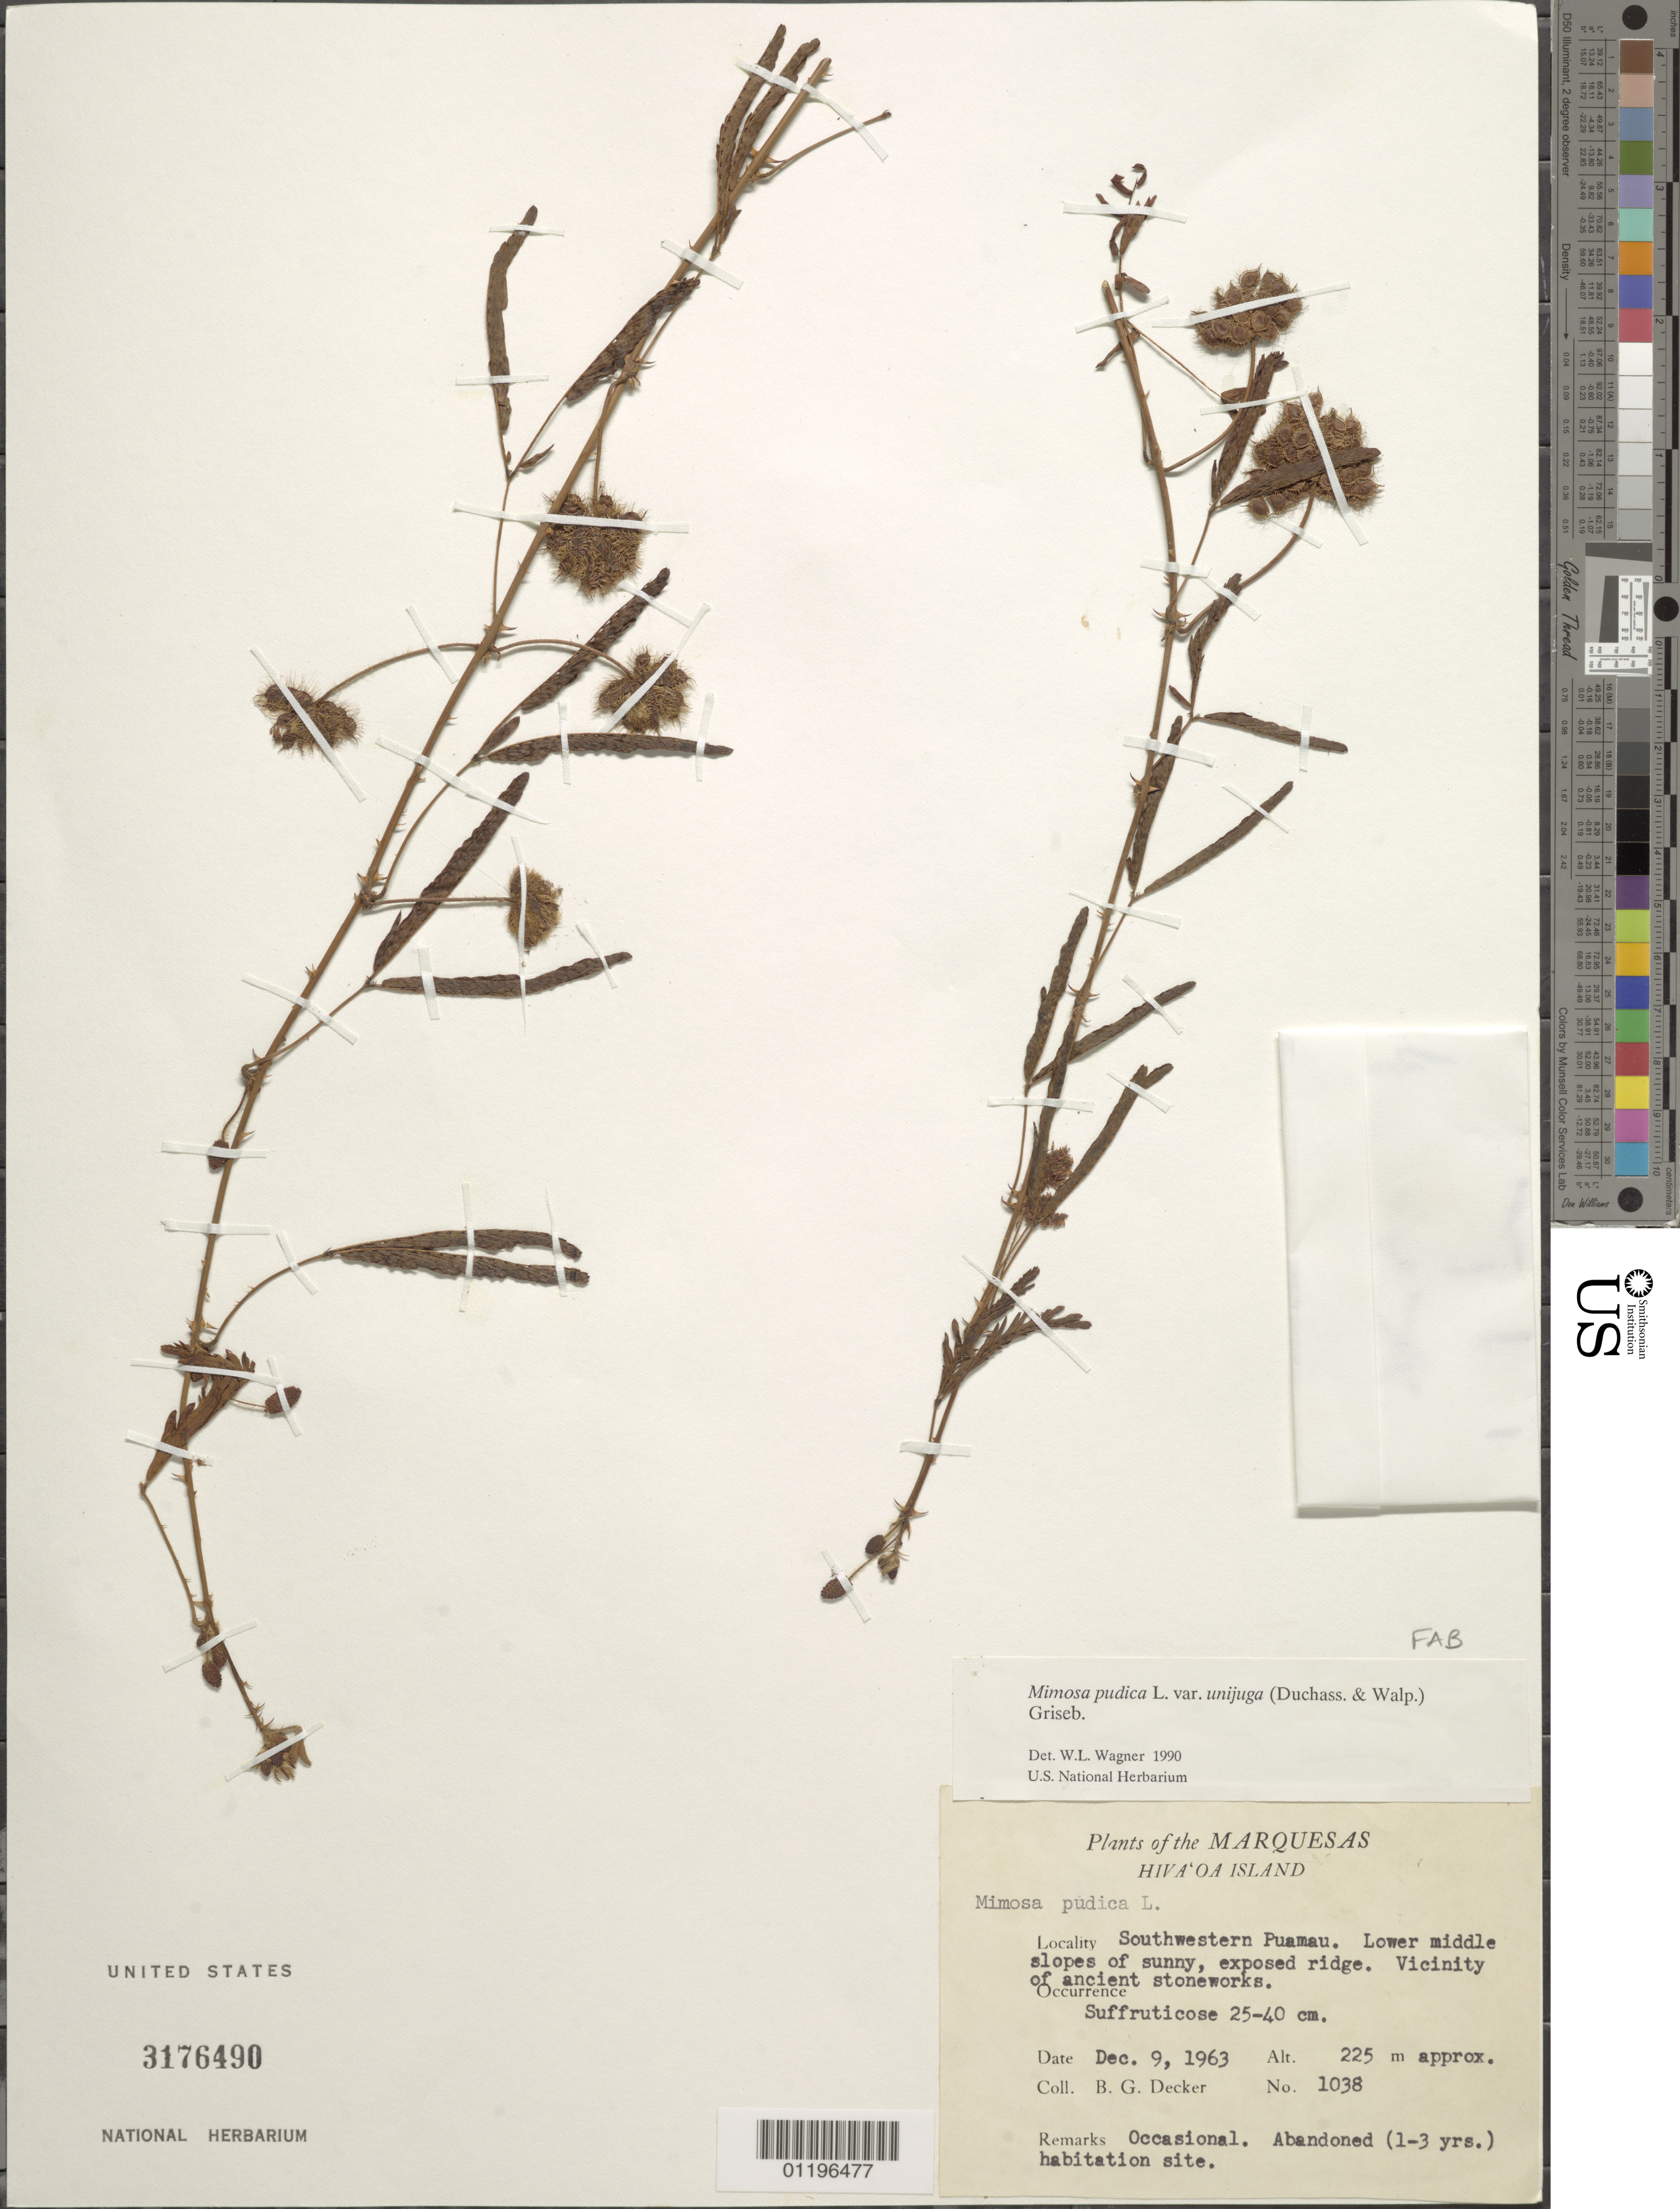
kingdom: Plantae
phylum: Tracheophyta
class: Magnoliopsida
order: Fabales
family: Fabaceae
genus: Mimosa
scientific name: Mimosa pudica var. unijuga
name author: (Walp. & Duchass.) Griseb.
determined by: Wagner, W. L., (BOT), Smithsonian Institution - National Museum of Natural History (UNITED STATES)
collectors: B. G. Decker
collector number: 1038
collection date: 1963-12-09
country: French Polynesia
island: Hiva Oa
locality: SW Puamau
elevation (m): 225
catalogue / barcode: US 3176490